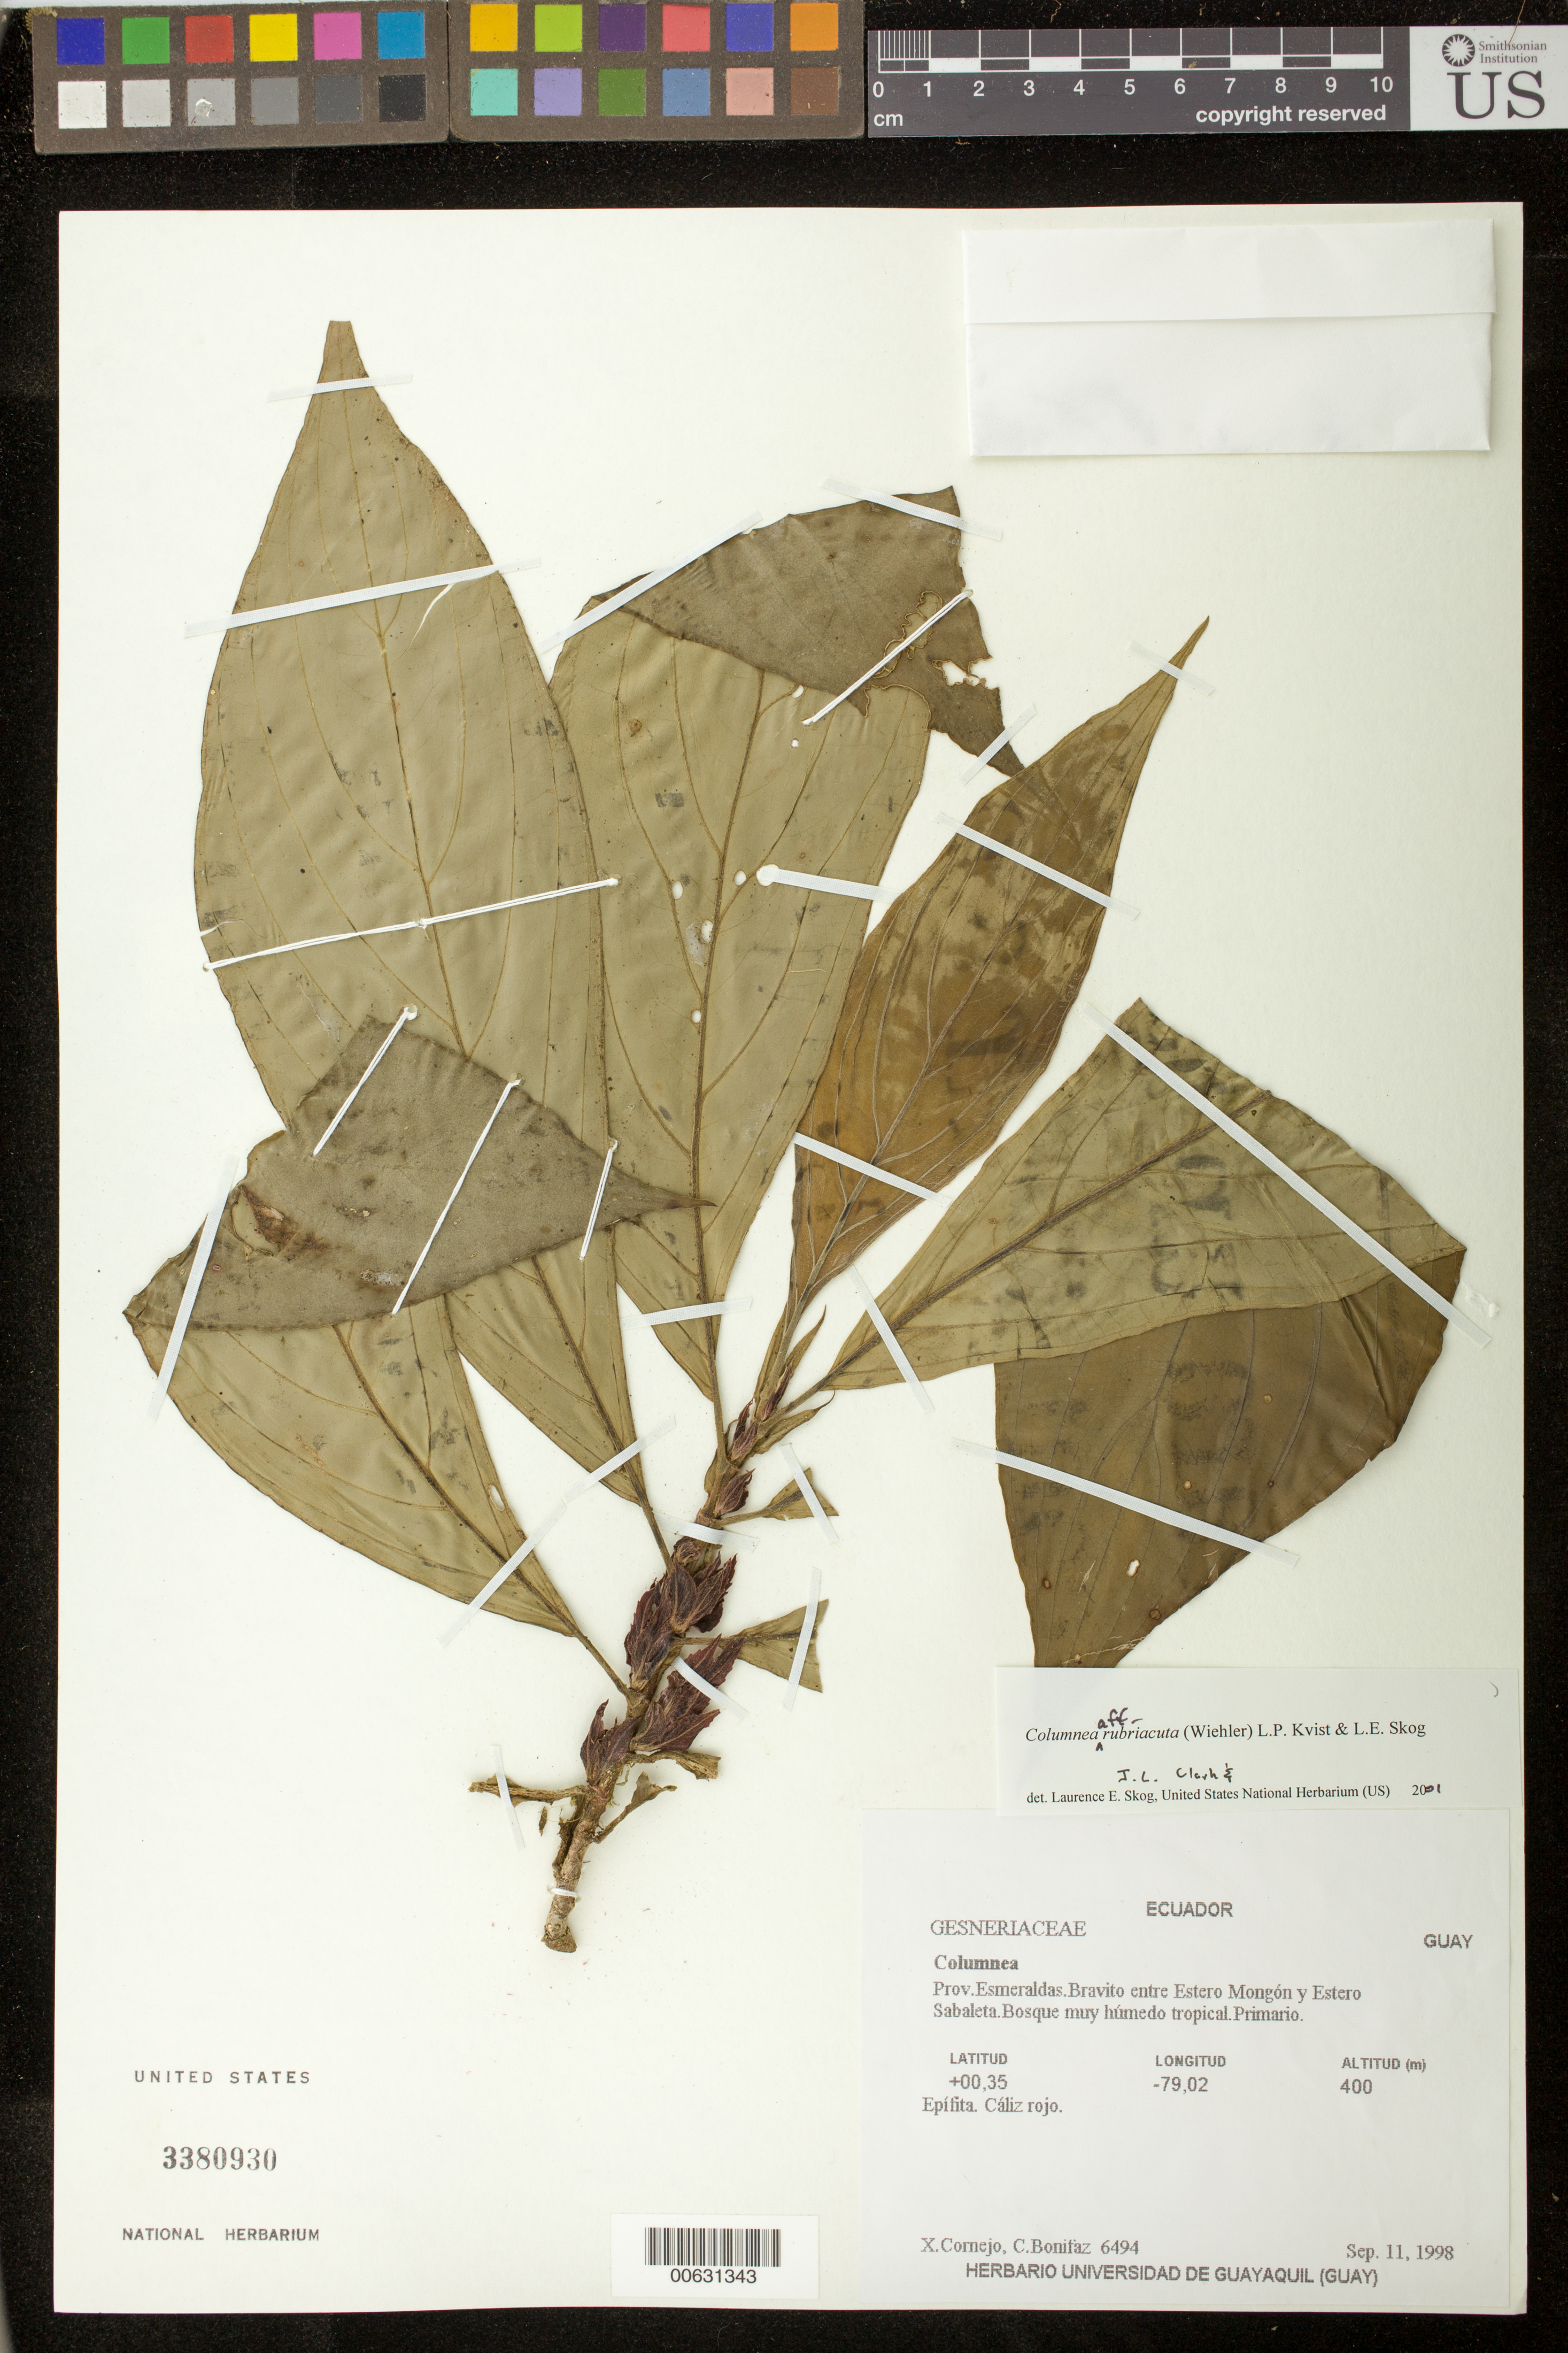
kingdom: Plantae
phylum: Tracheophyta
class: Magnoliopsida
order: Lamiales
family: Gesneriaceae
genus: Columnea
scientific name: Columnea rubriacuta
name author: (Wiehler) L.P. Kvist & L.E. Skog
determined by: Clark, J. L.; Skog, Laurence E.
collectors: X. F. Cornejo & C. Bonifaz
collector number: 6494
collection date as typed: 11 Sep 1998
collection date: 1998-09-11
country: Ecuador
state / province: Esmeraldas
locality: Bravito entre Estero Mongón y Estero Sabaleta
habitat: Bosque muy húmedo tropical; primario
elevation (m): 400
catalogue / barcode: US 3380930